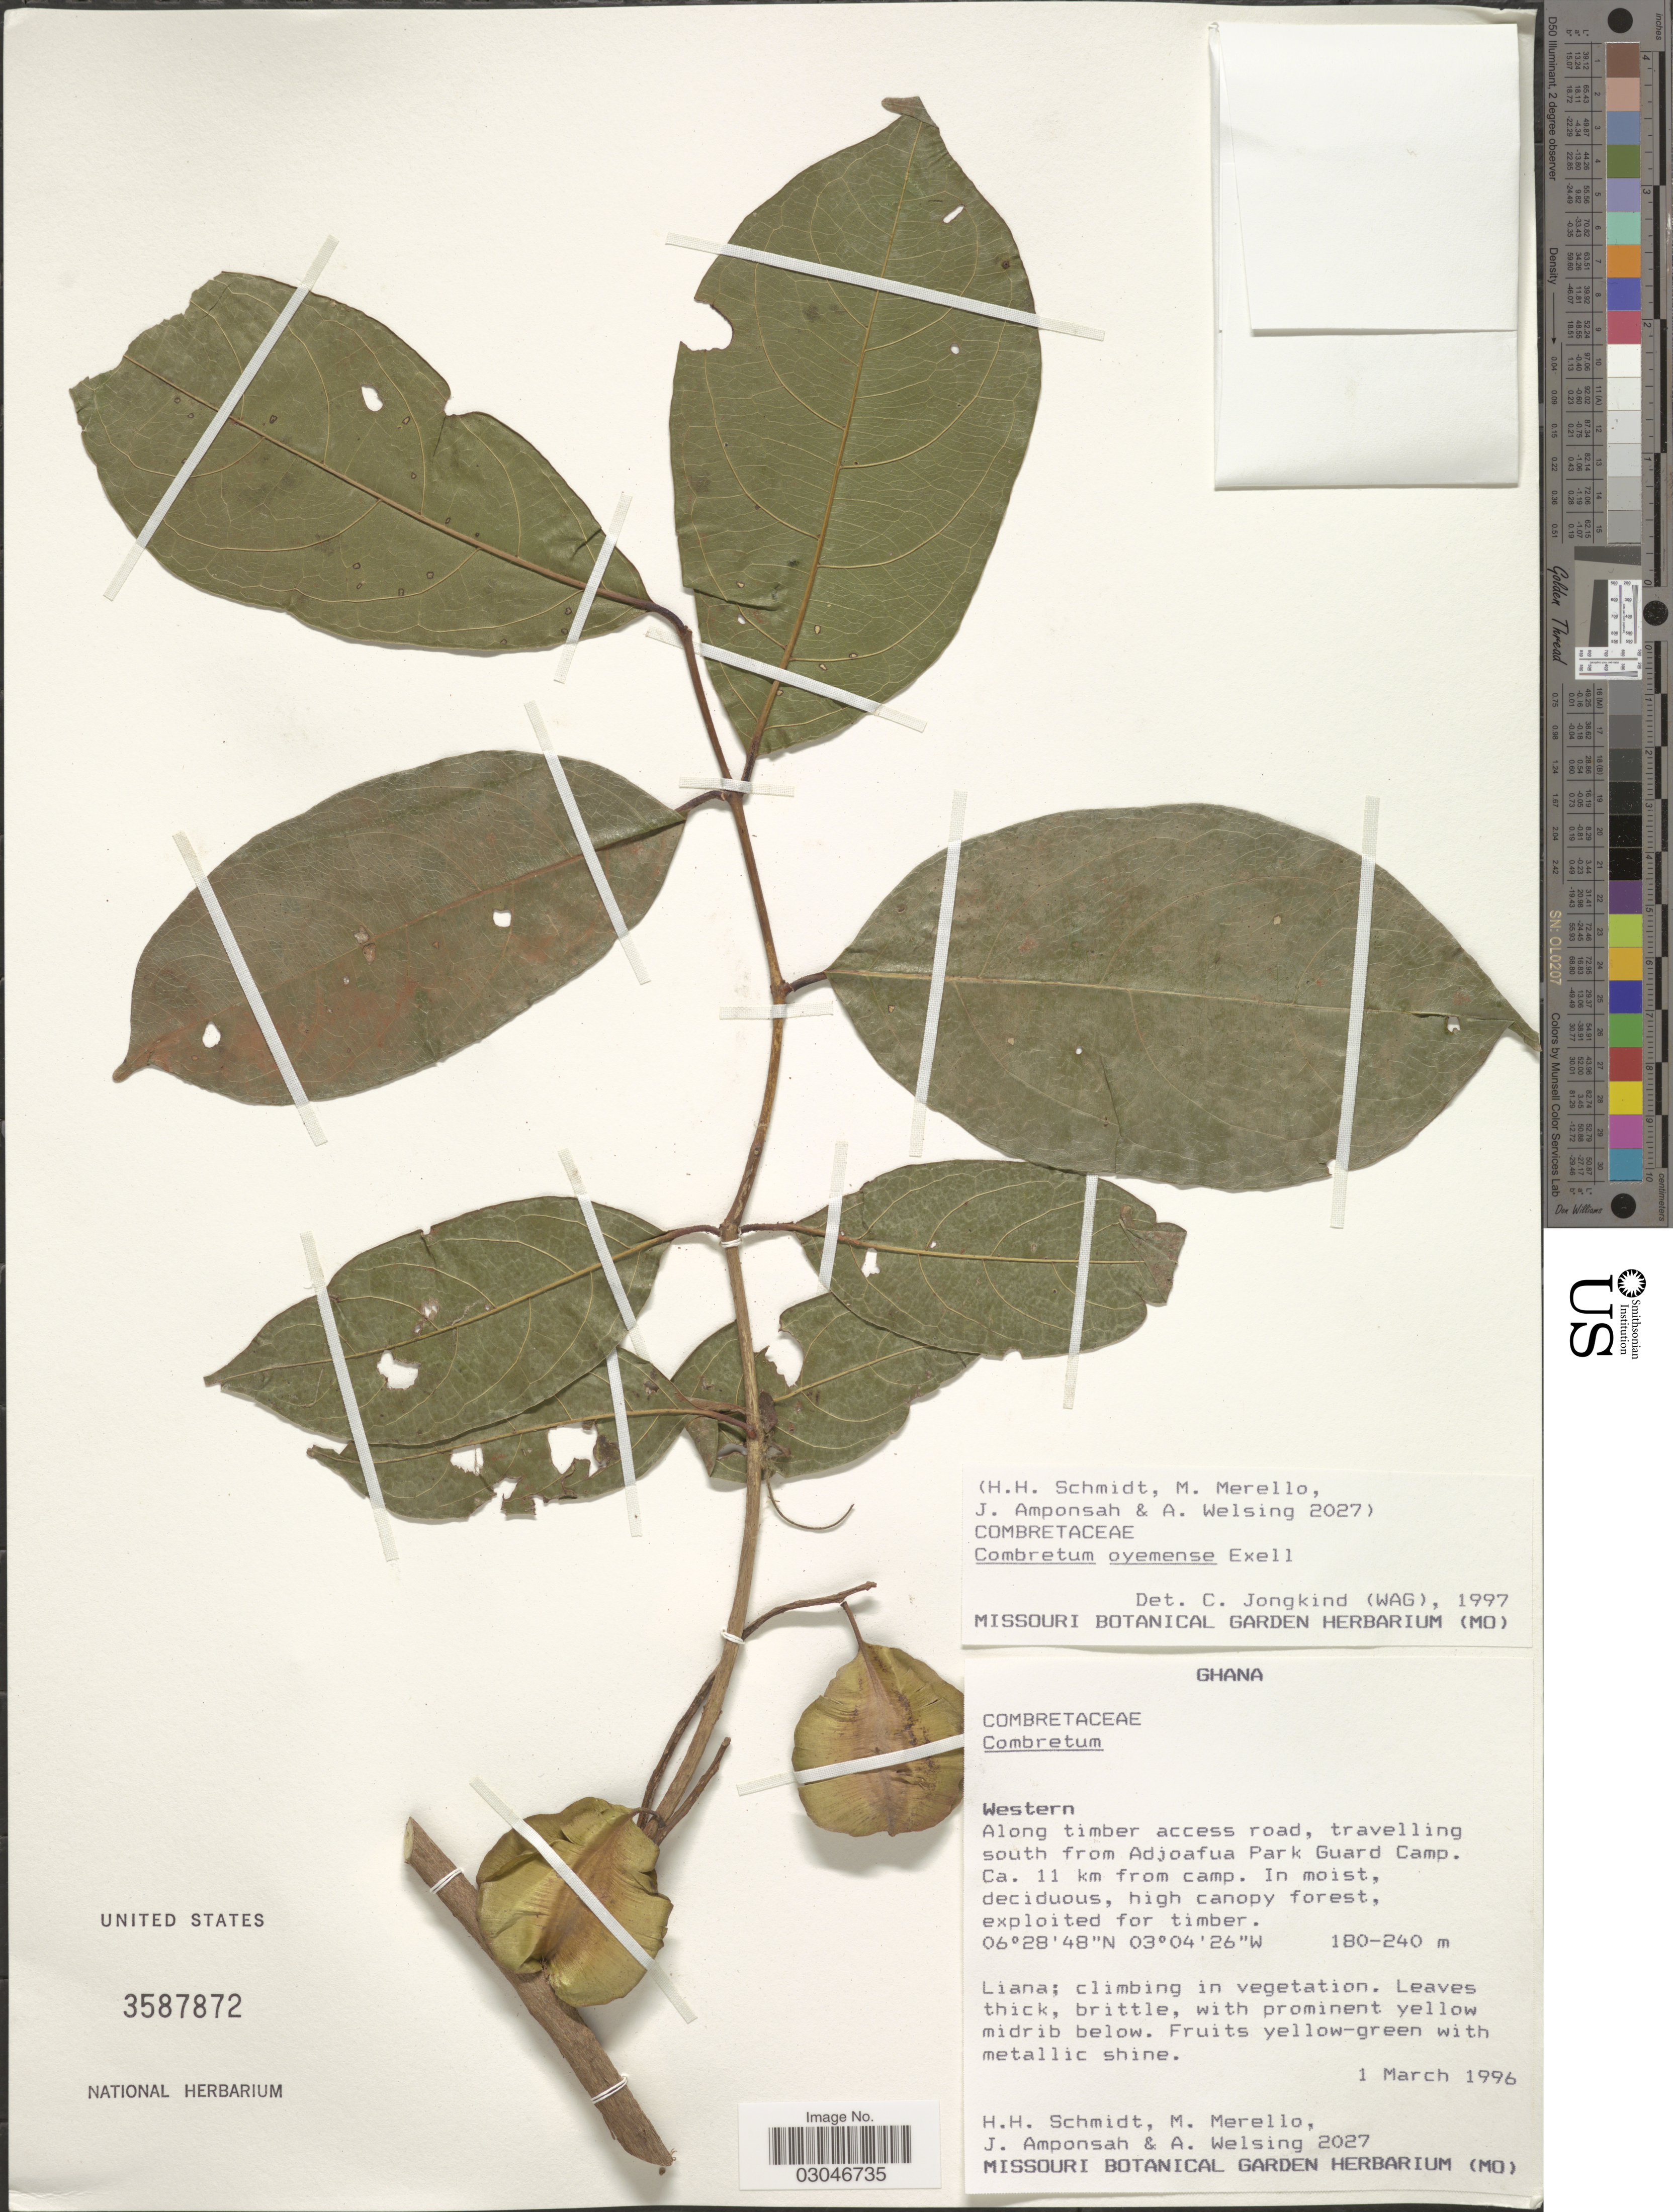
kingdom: Plantae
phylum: Tracheophyta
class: Magnoliopsida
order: Myrtales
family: Combretaceae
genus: Combretum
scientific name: Combretum oyemense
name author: Exell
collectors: H. H. Schmidt, M. Merello, J. Amponsah & A. Welsing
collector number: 2027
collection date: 1996-03-01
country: Ghana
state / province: Western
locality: Along timber access road, travelling south from Adjoafua Park Guard Camp. Ca. 11 km from camp.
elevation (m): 180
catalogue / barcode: US 3587872